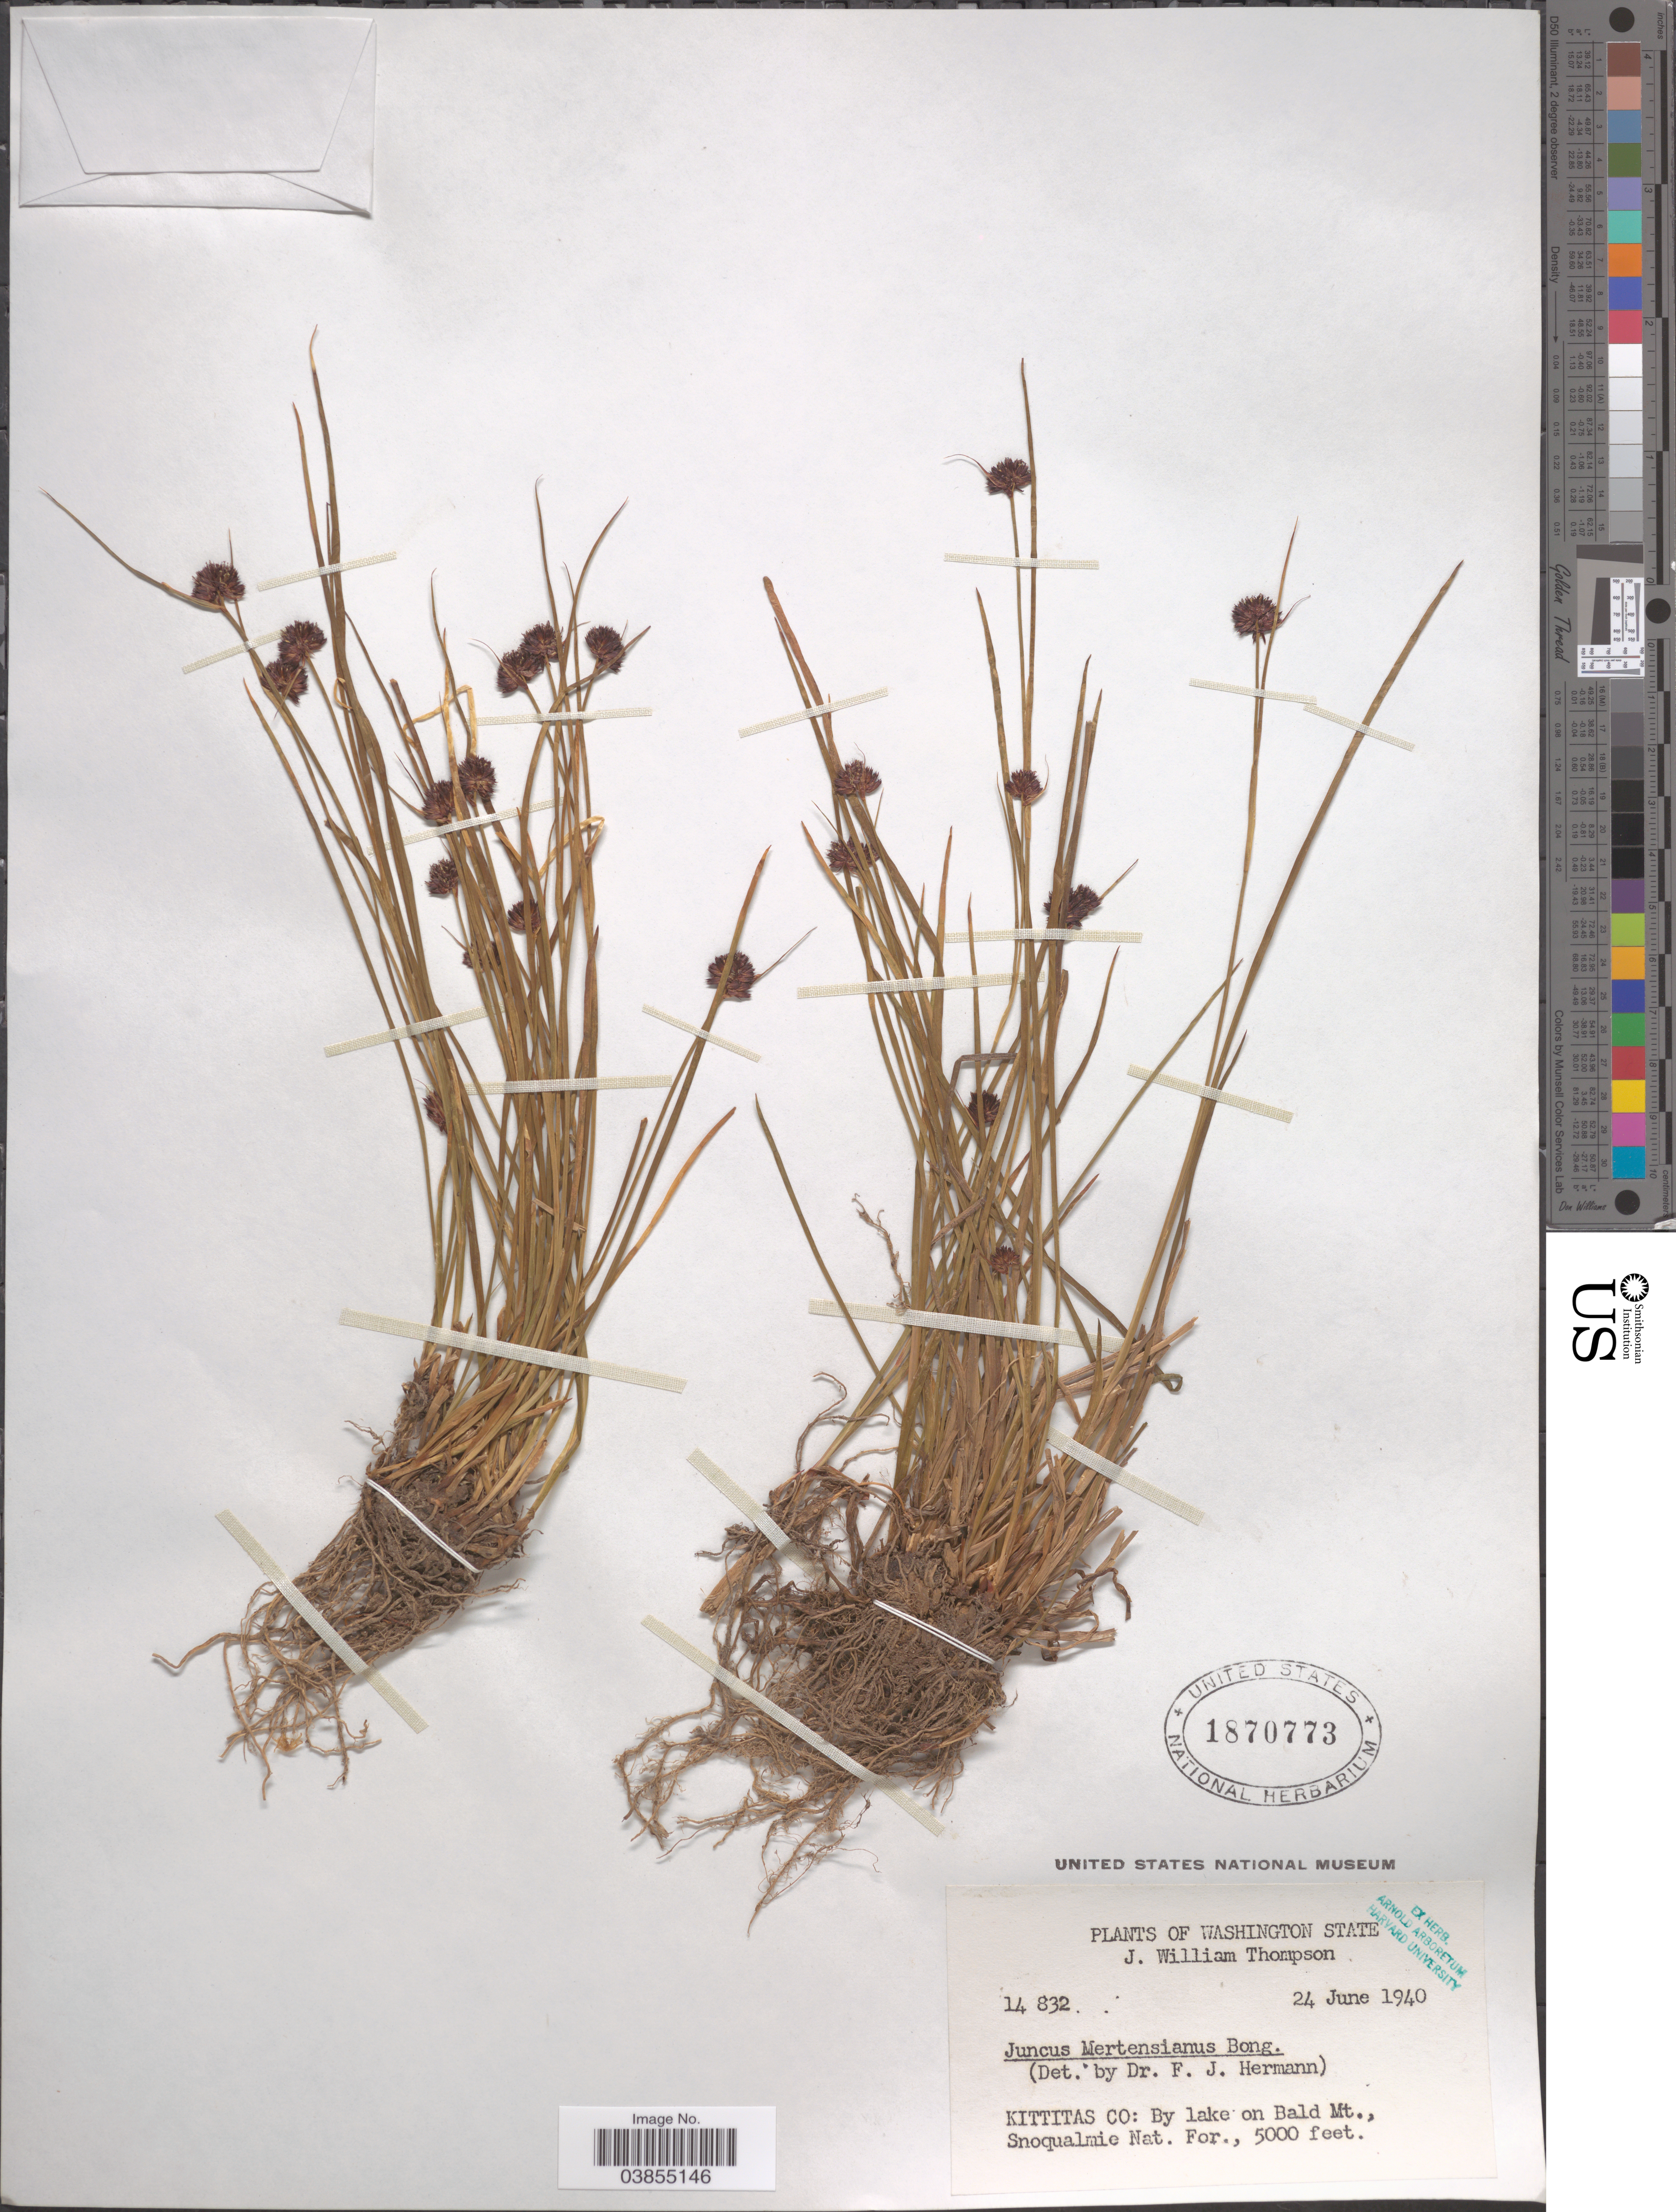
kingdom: Plantae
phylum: Tracheophyta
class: Liliopsida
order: Poales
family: Juncaceae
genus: Juncus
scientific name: Juncus mertensianus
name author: Bong.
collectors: J. W. Thompson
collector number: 14832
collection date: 1940-06-24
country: United States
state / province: Washington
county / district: Kittitas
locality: Kittitas Co: By lake on Bald Mt., Snoqualmie Nat. For.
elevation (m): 1524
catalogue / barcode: US 1870773